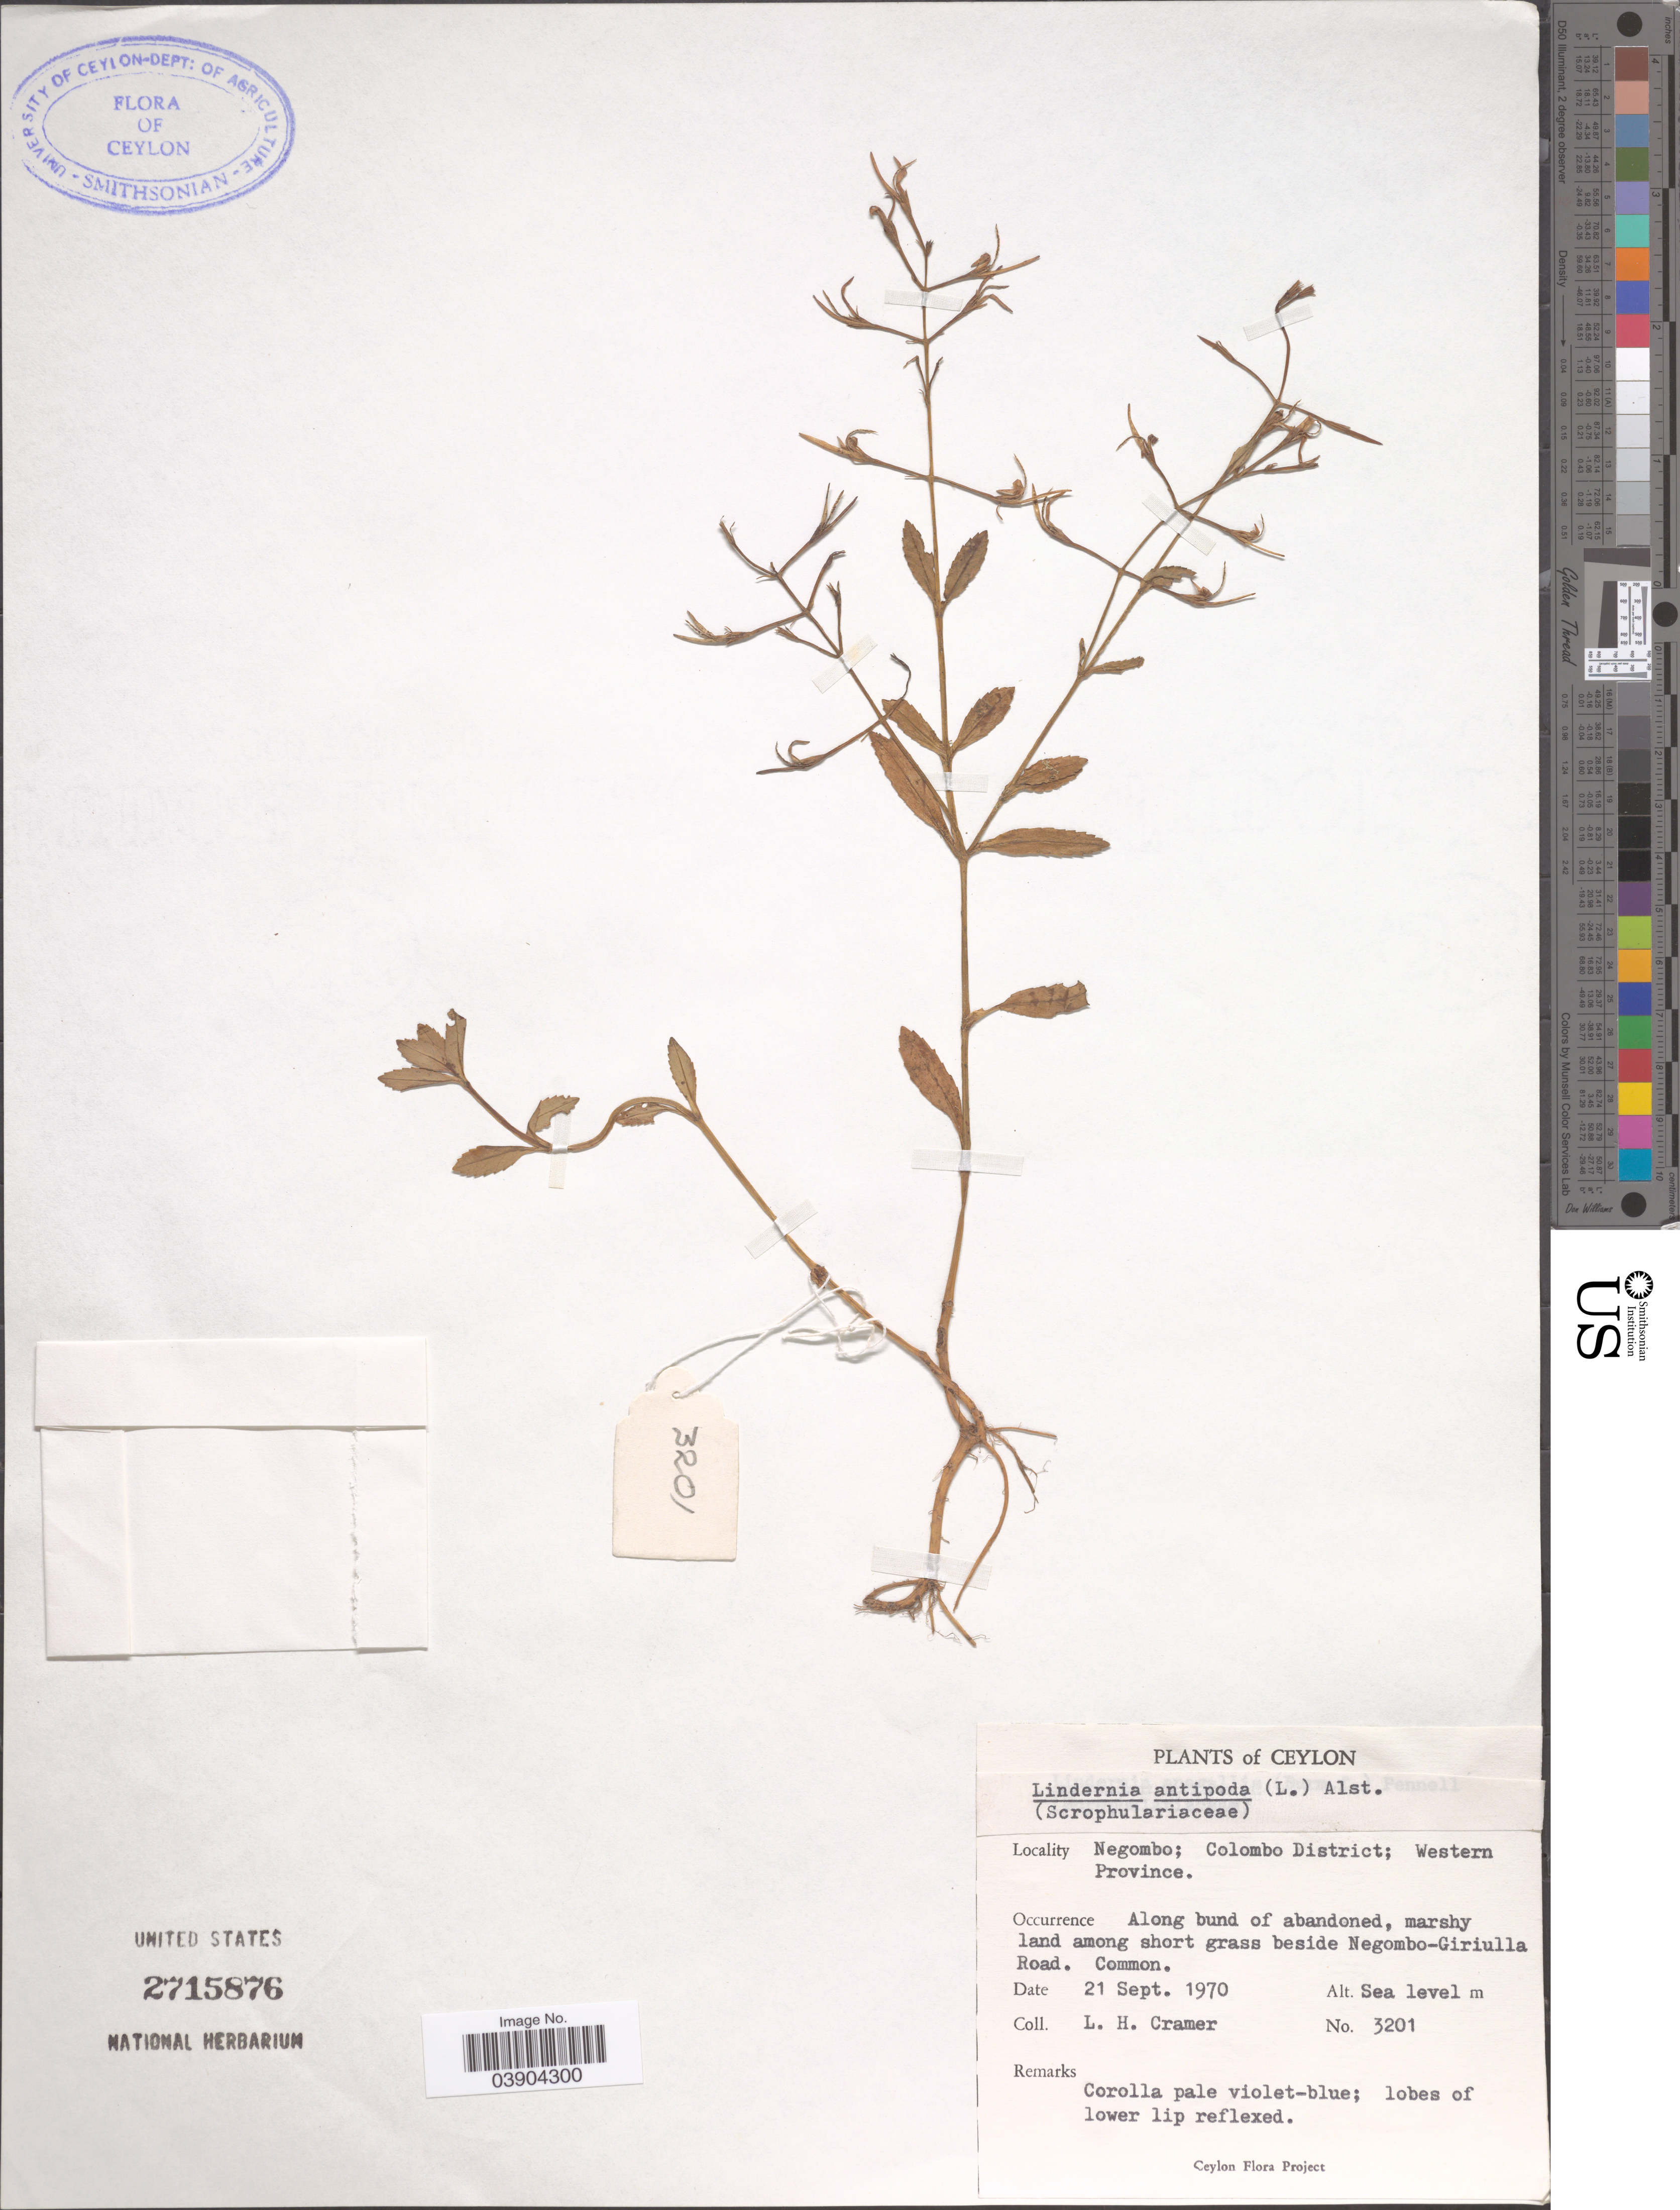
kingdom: Plantae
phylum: Tracheophyta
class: Magnoliopsida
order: Lamiales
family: Linderniaceae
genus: Lindernia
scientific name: Lindernia antipoda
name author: (L.) Alston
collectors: L. H. Cramer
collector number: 3201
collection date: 1970-09-21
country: Sri Lanka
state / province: Western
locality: Ceylon. Negombo; Colombo District. Along bund of abandoned, marshy land among short grass beside Negombo-Giriulla Road.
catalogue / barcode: US 2715876